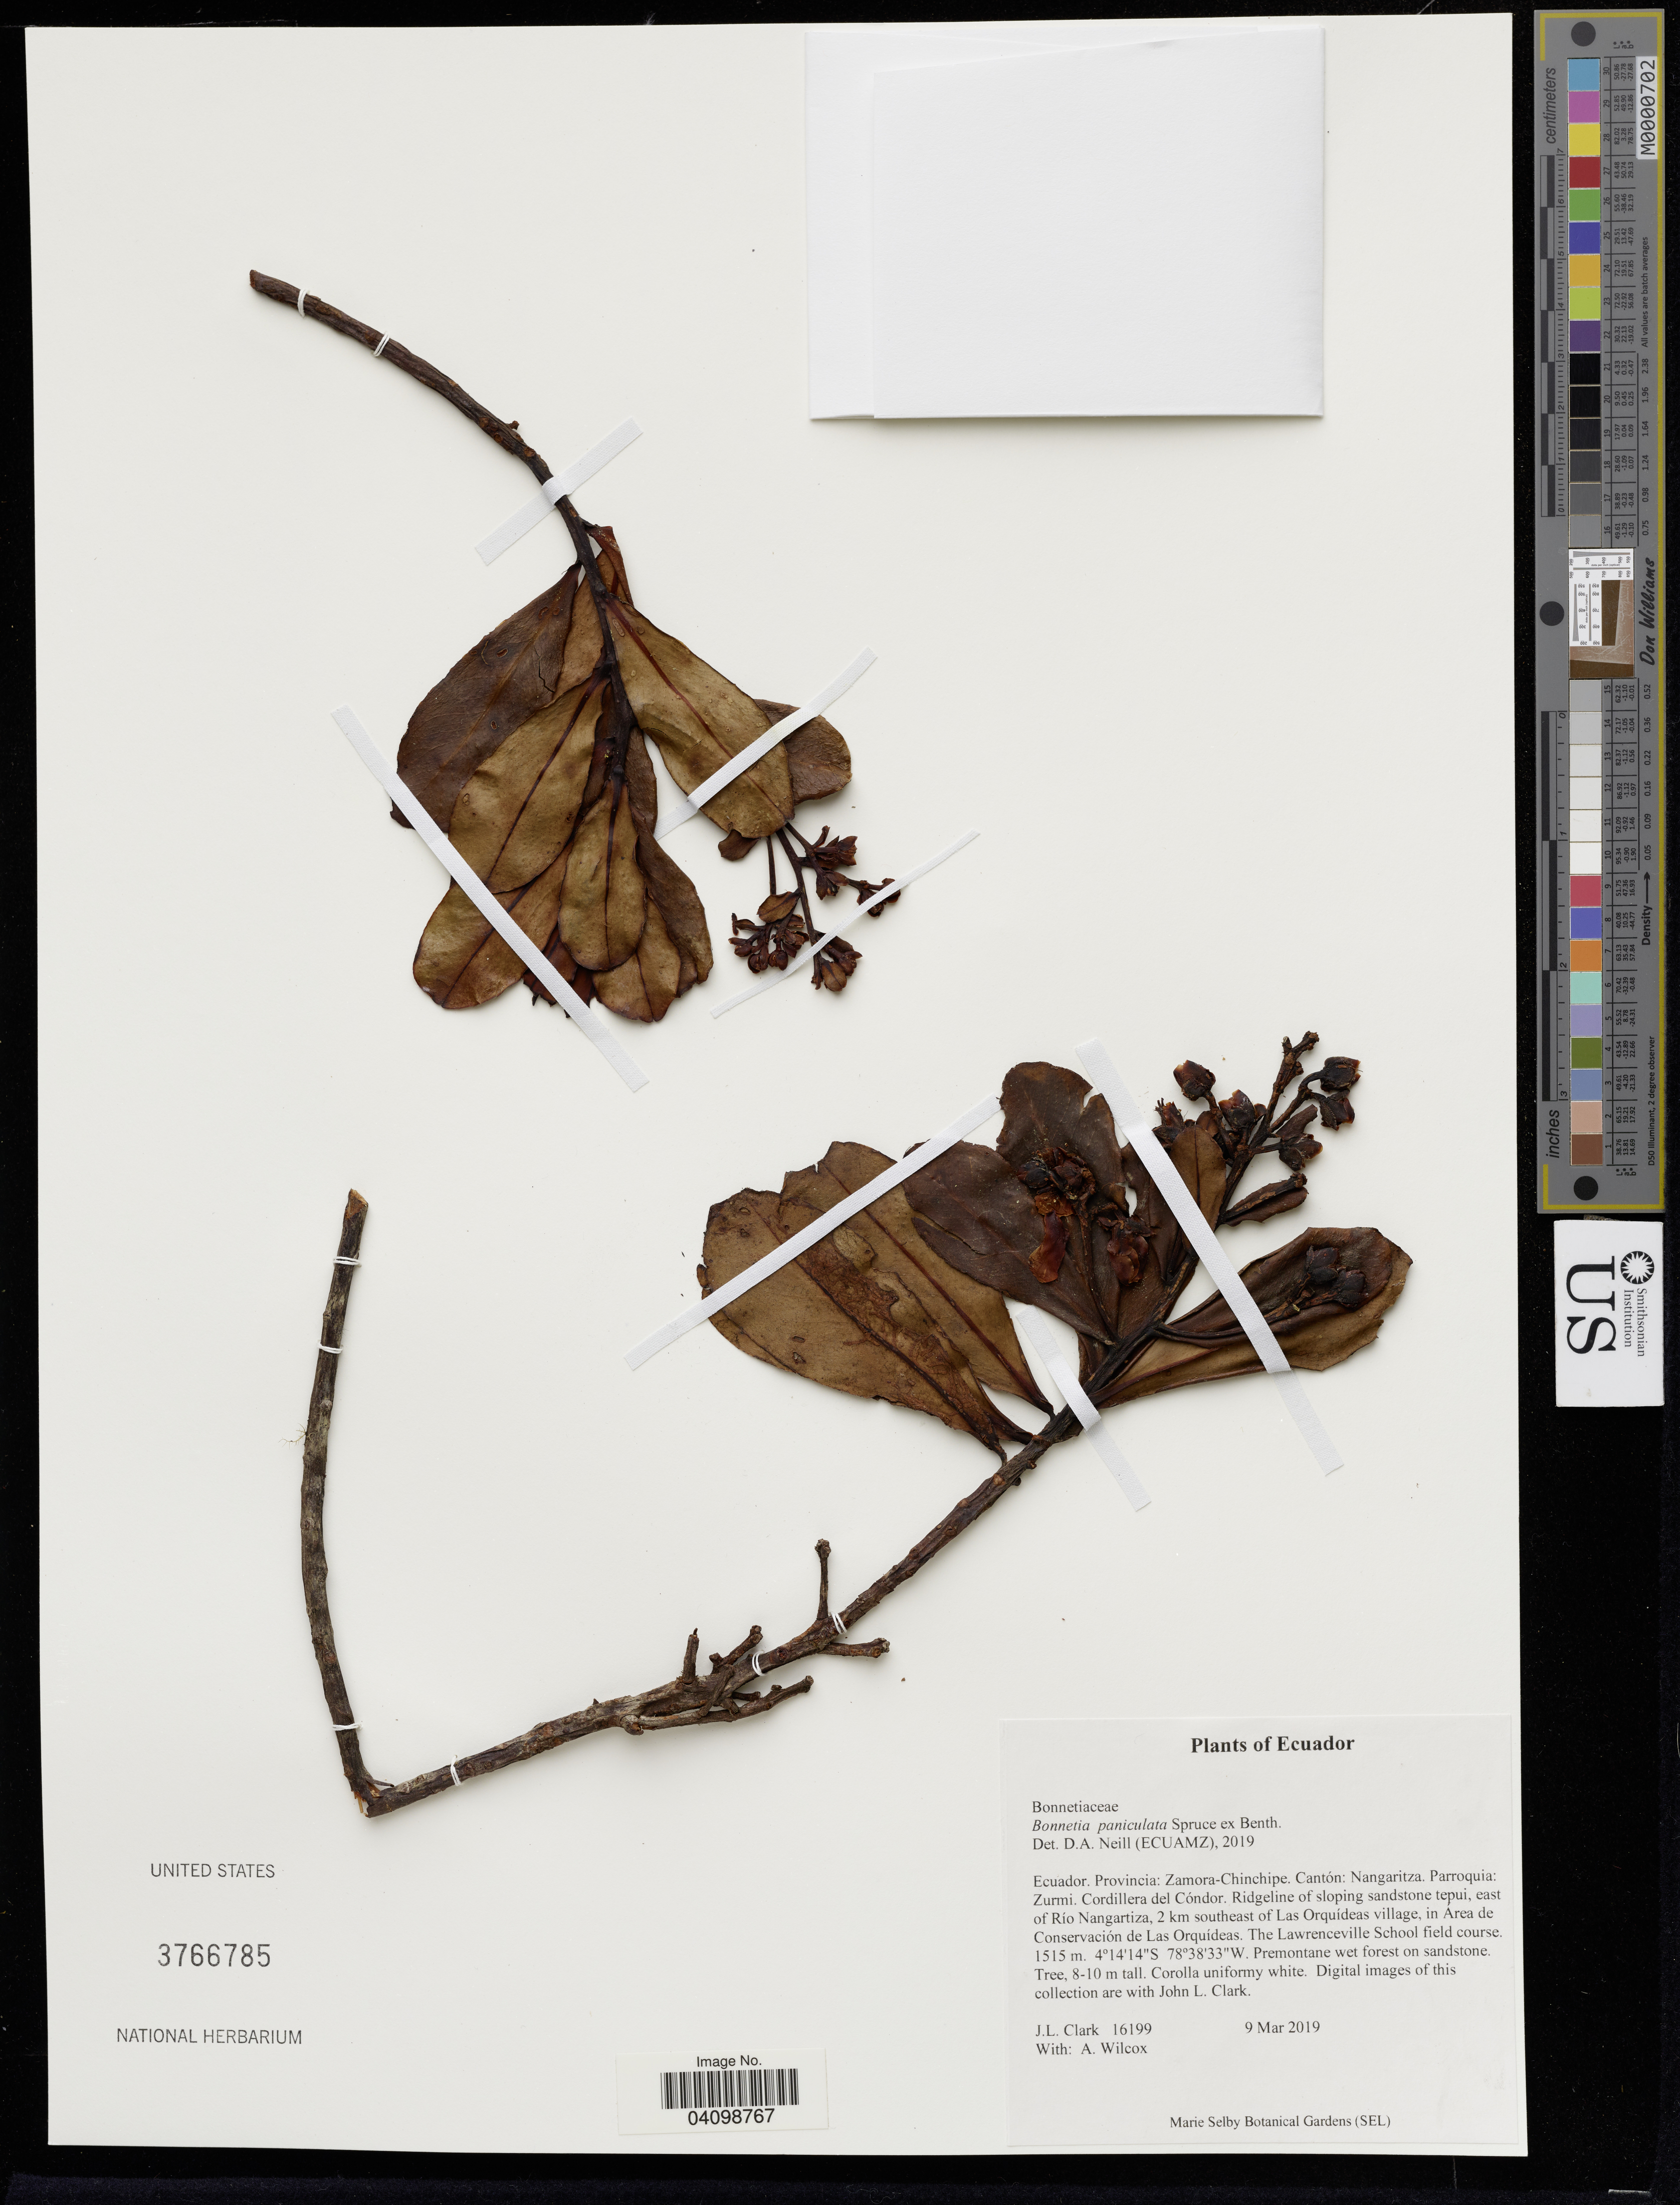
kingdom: Plantae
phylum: Tracheophyta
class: Magnoliopsida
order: Malpighiales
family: Bonnetiaceae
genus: Bonnetia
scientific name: Bonnetia paniculata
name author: Spruce ex Benth.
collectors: J. Clark & A. Wilcox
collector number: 16199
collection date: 2019-03-09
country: Ecuador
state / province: Zamora-Chinchipe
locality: Cantón: Nangaritza. Parroquia: Zurmi. Cordillera del Cóndor. Ridgeline of sloping sandstone tepui, east of Río Nangartiza, 2 km southeast of Las Orquídeas village, in Area de Conservación de Las Orquídeas. The Lawrenceville School field course.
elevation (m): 1515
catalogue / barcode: US 3766785